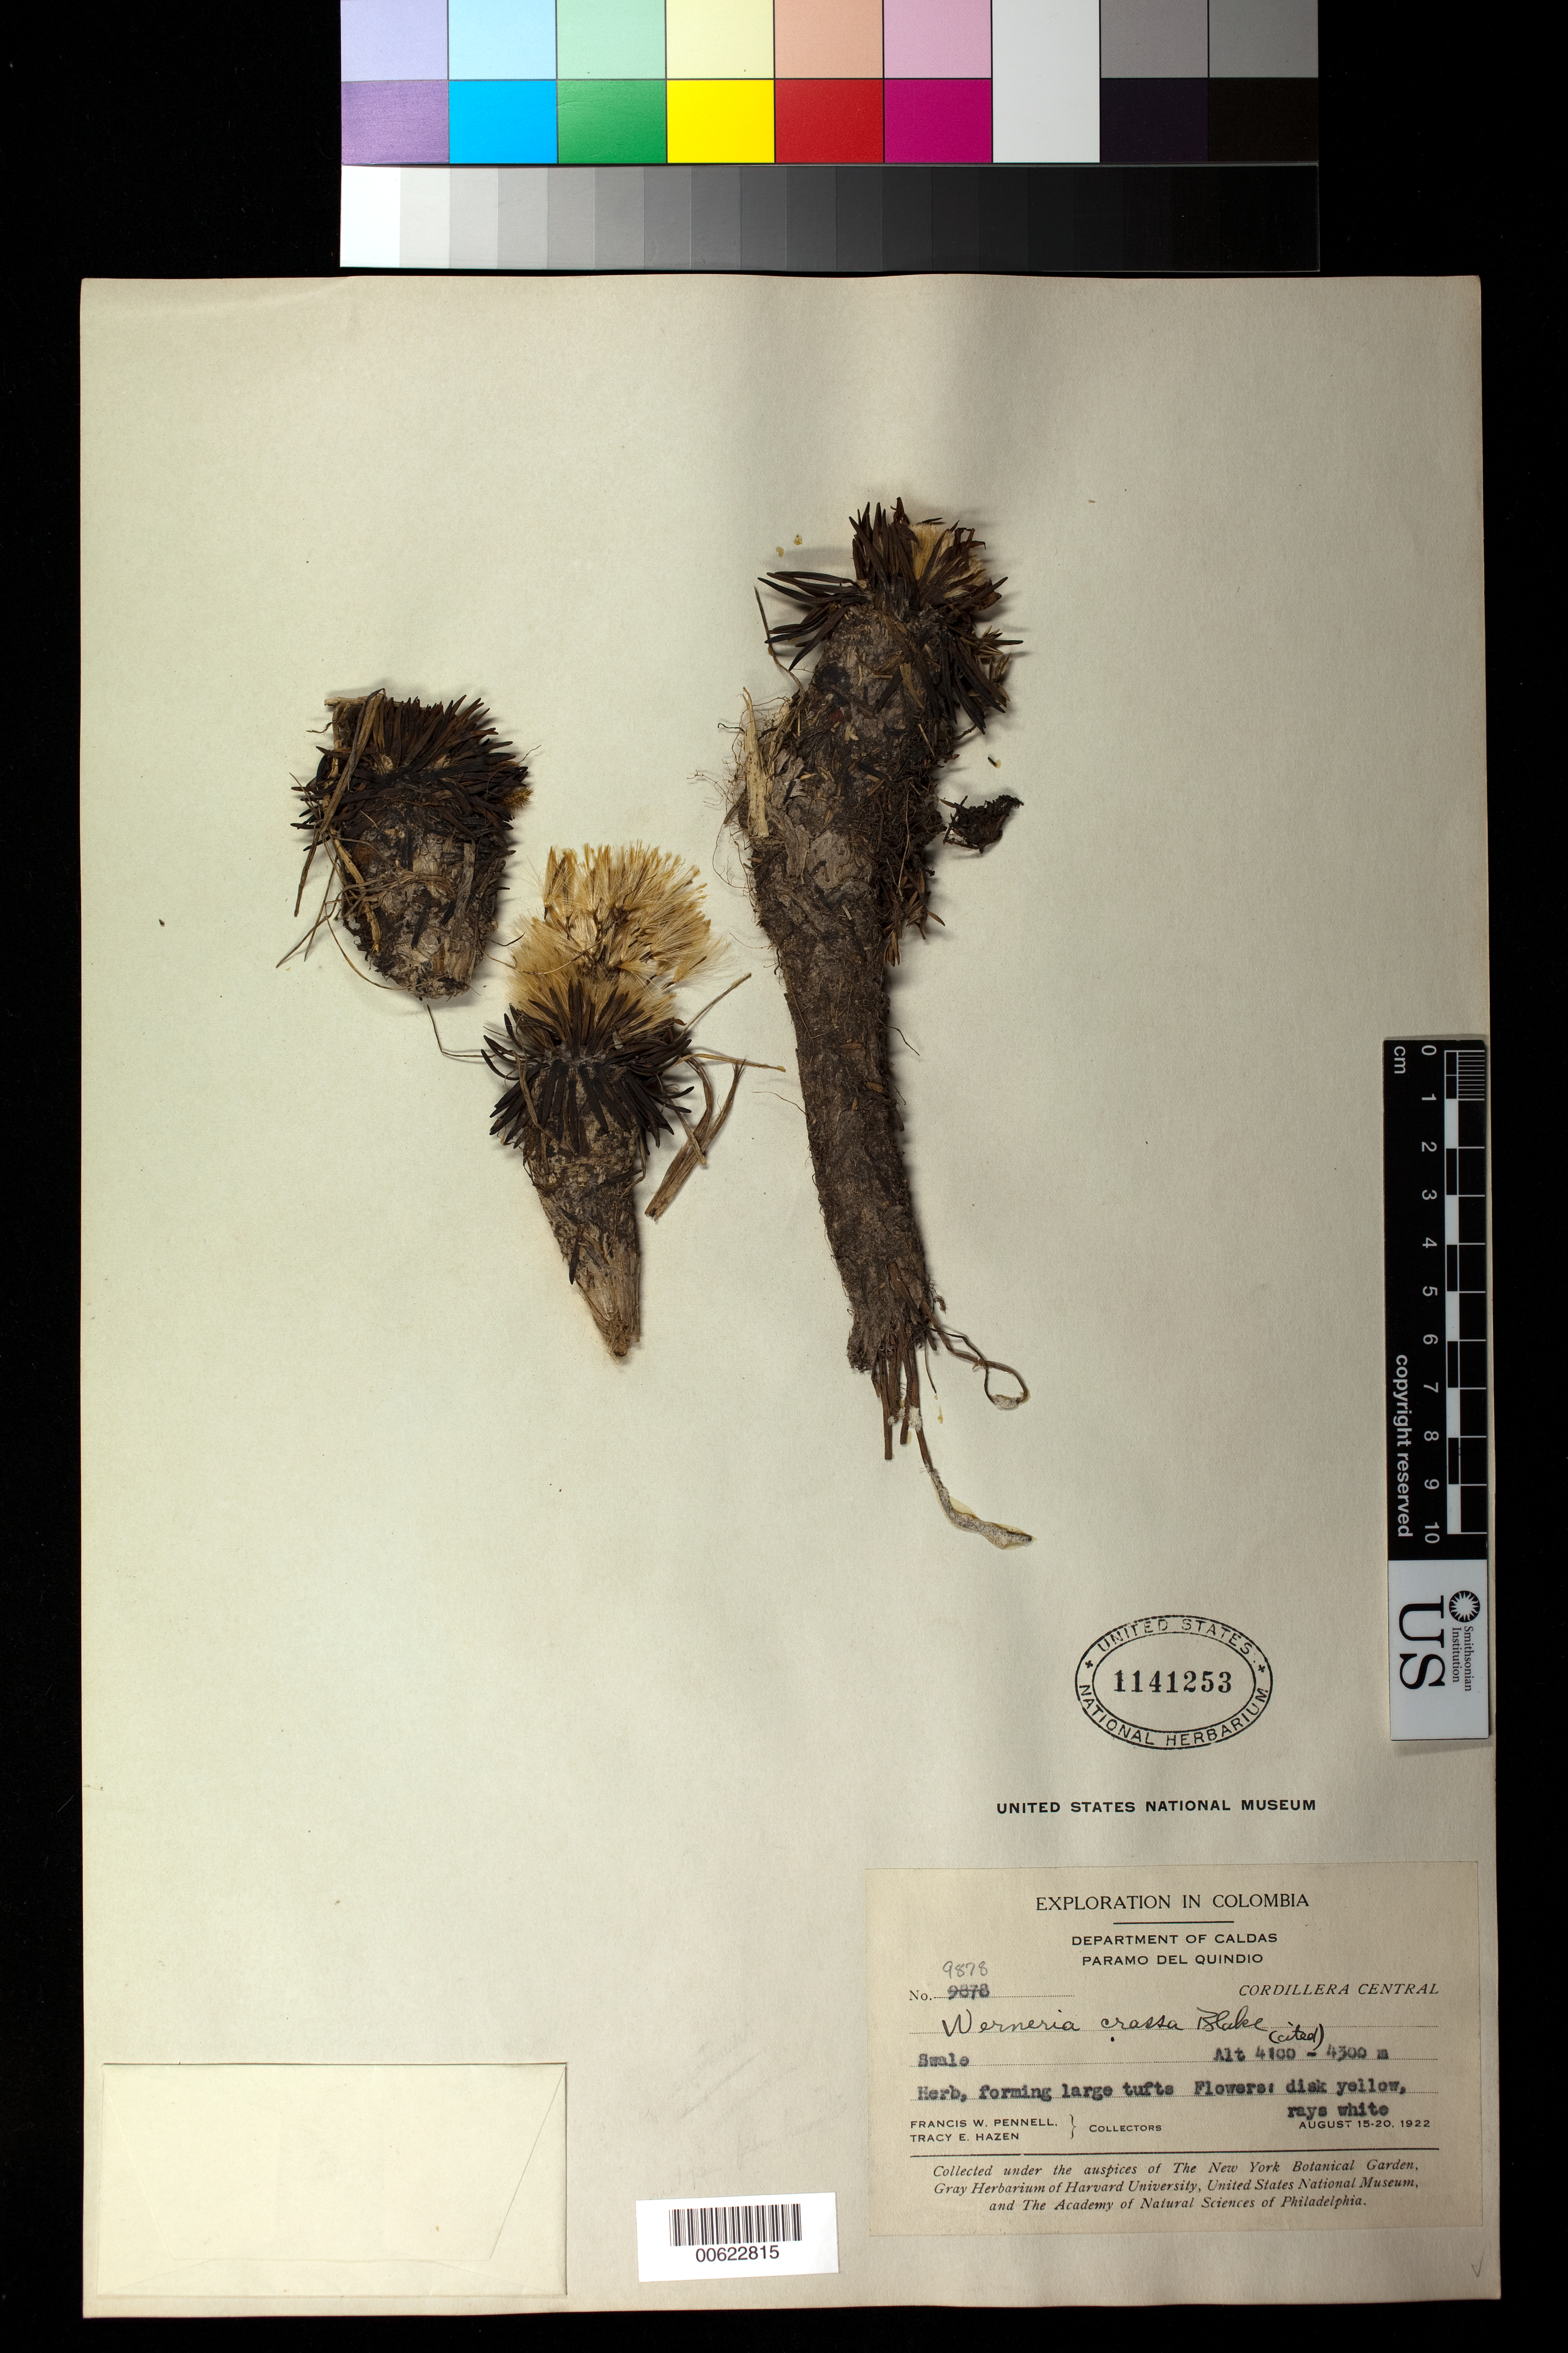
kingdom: Plantae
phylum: Tracheophyta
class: Magnoliopsida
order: Asterales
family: Asteraceae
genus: Xenophyllum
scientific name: Xenophyllum crassum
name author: (S.F. Blake) V.A. Funk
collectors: F. W. Pennell & T. E. Hazen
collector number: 9878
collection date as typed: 15-Aug-22 to 20-Aug-22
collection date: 1922-08-15/1922-08-20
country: Colombia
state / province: Risaralda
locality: Cordillera Central, Páramo del Quindio, swale (div1 formerly Caldas)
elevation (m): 4100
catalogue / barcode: US 1141253